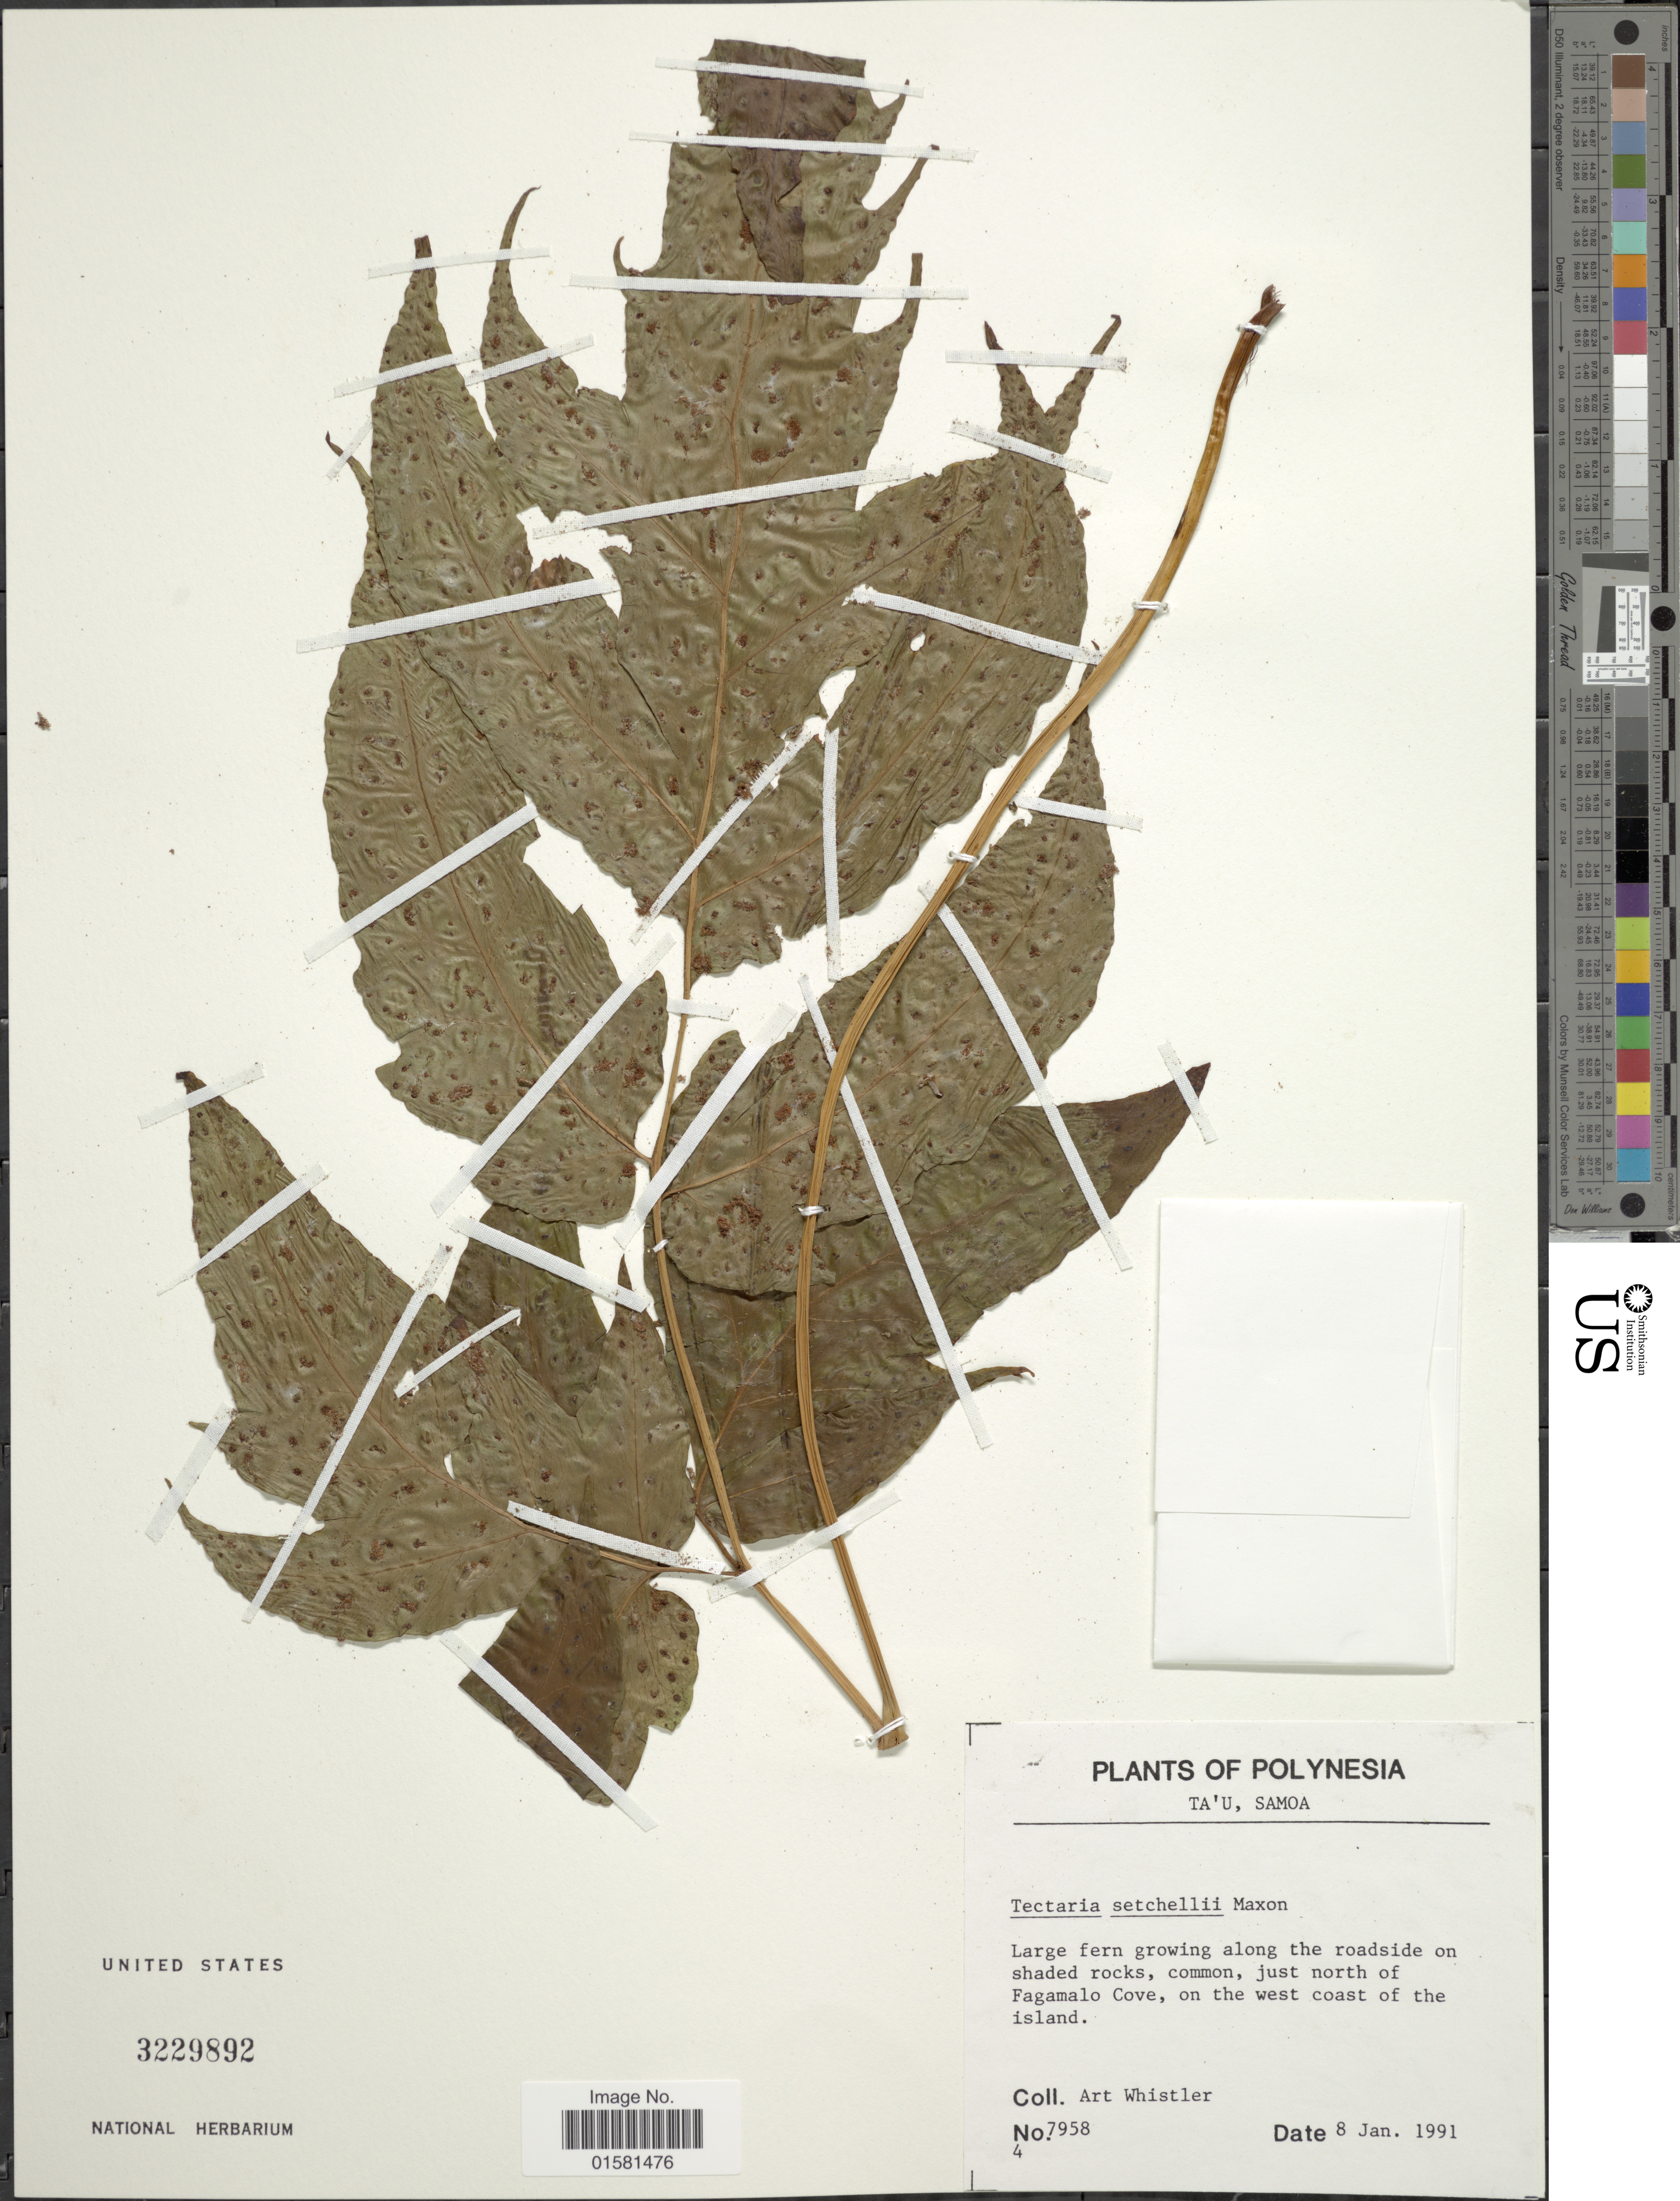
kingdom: Plantae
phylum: Tracheophyta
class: Polypodiopsida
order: Polypodiales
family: Tectariaceae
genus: Tectaria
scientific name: Tectaria setchellii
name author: Maxon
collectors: A. Whistler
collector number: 7958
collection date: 1991-01-08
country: American Samoa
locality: Polynesia, Tau, Samoa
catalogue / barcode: US 3229892